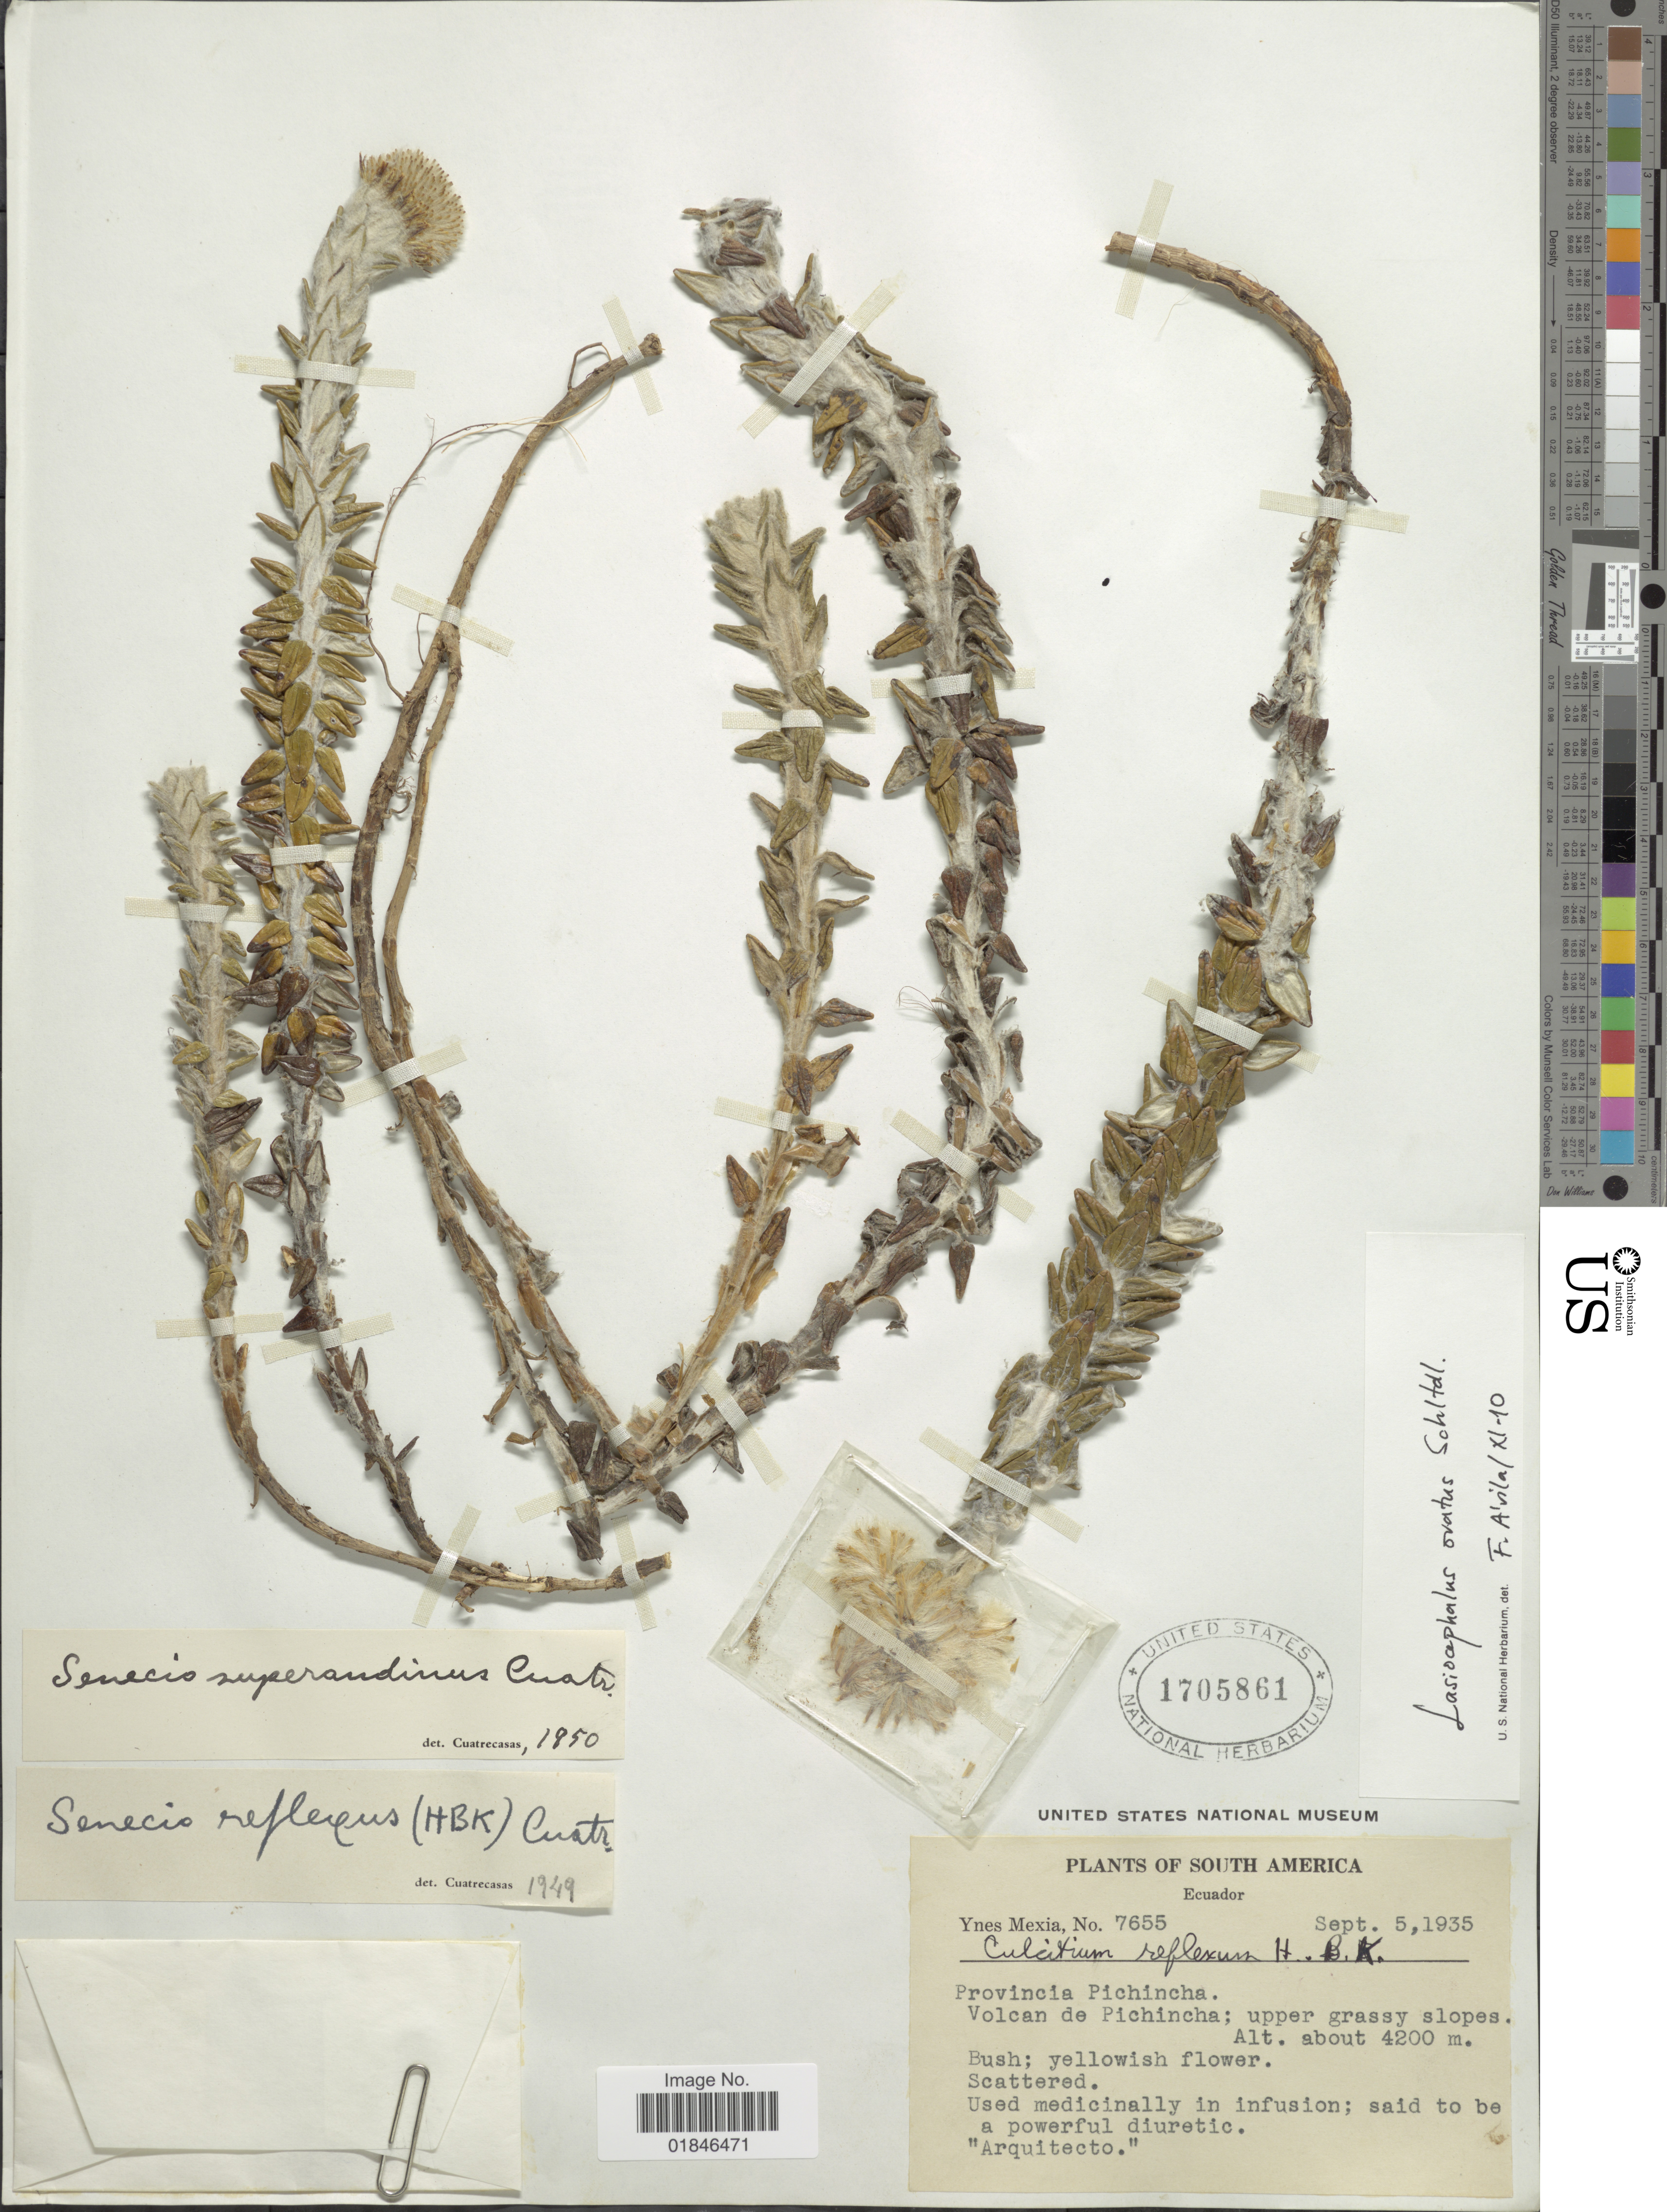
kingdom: Plantae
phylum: Tracheophyta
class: Magnoliopsida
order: Asterales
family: Asteraceae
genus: Senecio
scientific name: Senecio superandinus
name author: Cuatrec.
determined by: Salomon, Luciana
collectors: Y. Mexia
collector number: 7655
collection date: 1935-09-05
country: Ecuador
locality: Ecuador. Provincia Pichincha. Volcan de Pichincha; upper grassy slopes.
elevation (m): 4200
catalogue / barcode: US 1705861